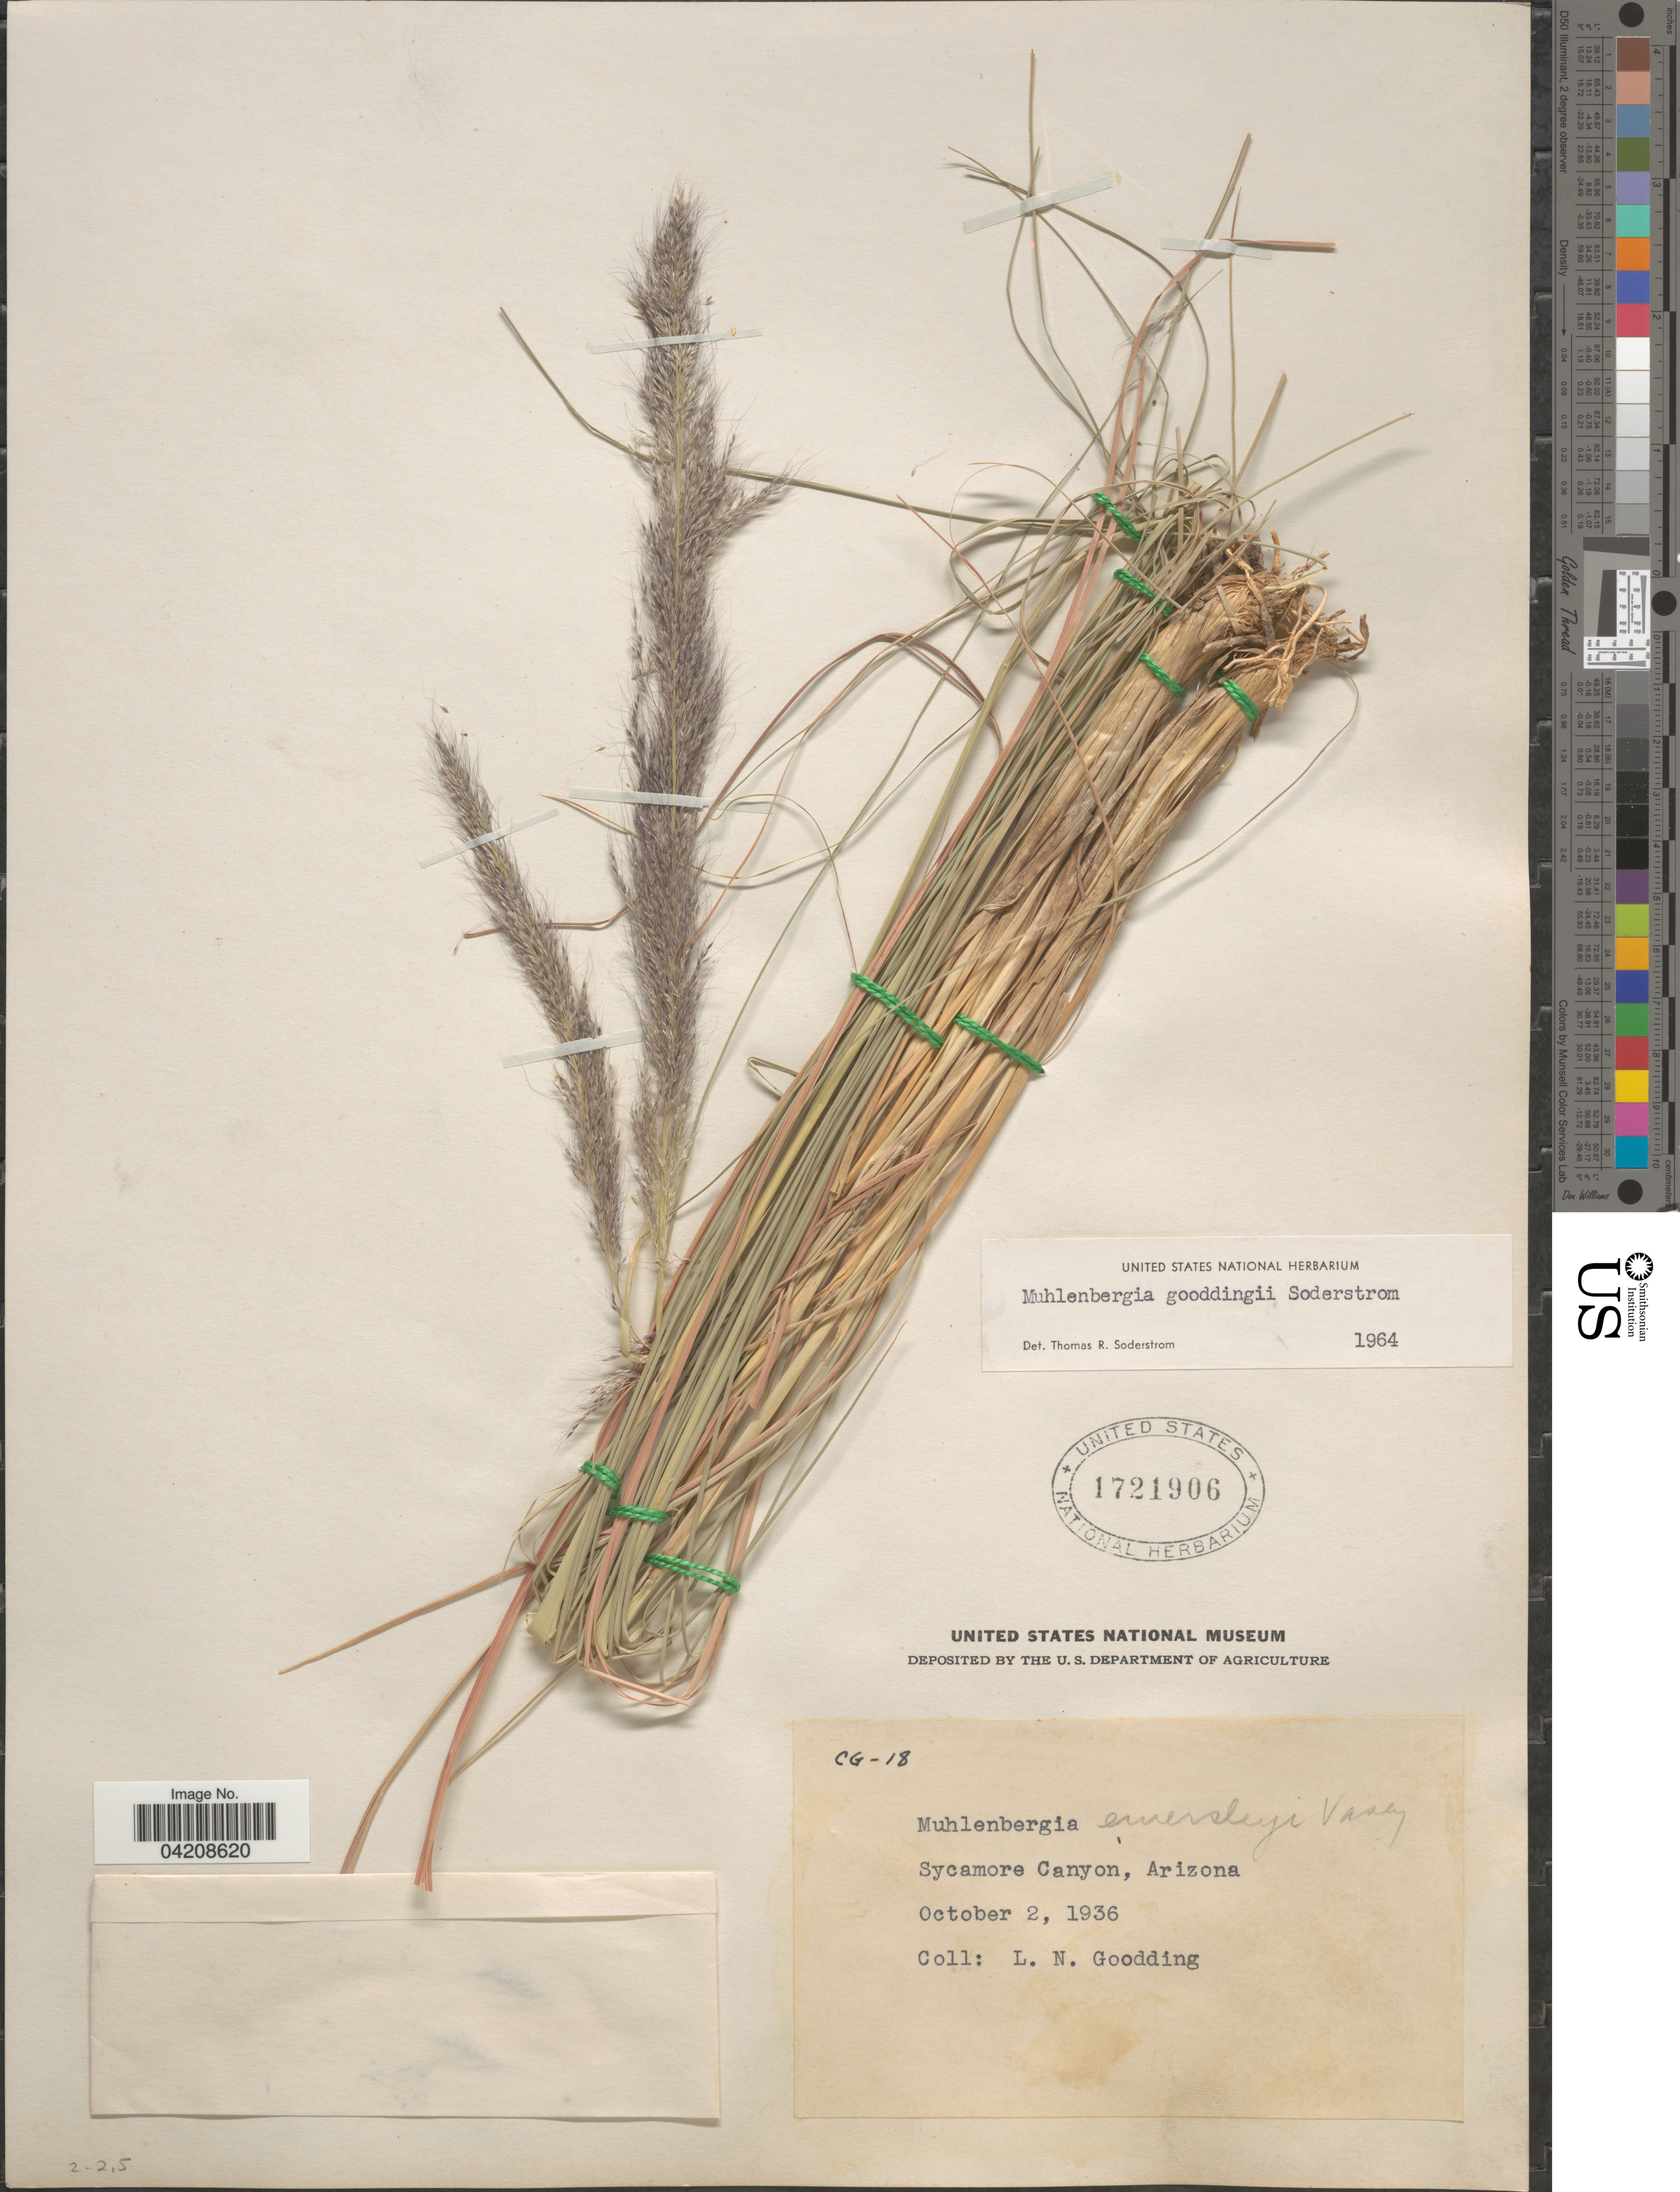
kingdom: Plantae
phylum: Tracheophyta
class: Liliopsida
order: Poales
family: Poaceae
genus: Muhlenbergia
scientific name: Muhlenbergia emersleyi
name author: Vasey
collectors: L. N. Goodding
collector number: CG-18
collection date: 1936-10-02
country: United States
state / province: Arizona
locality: Sycamore Canyon.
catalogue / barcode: US 1721906